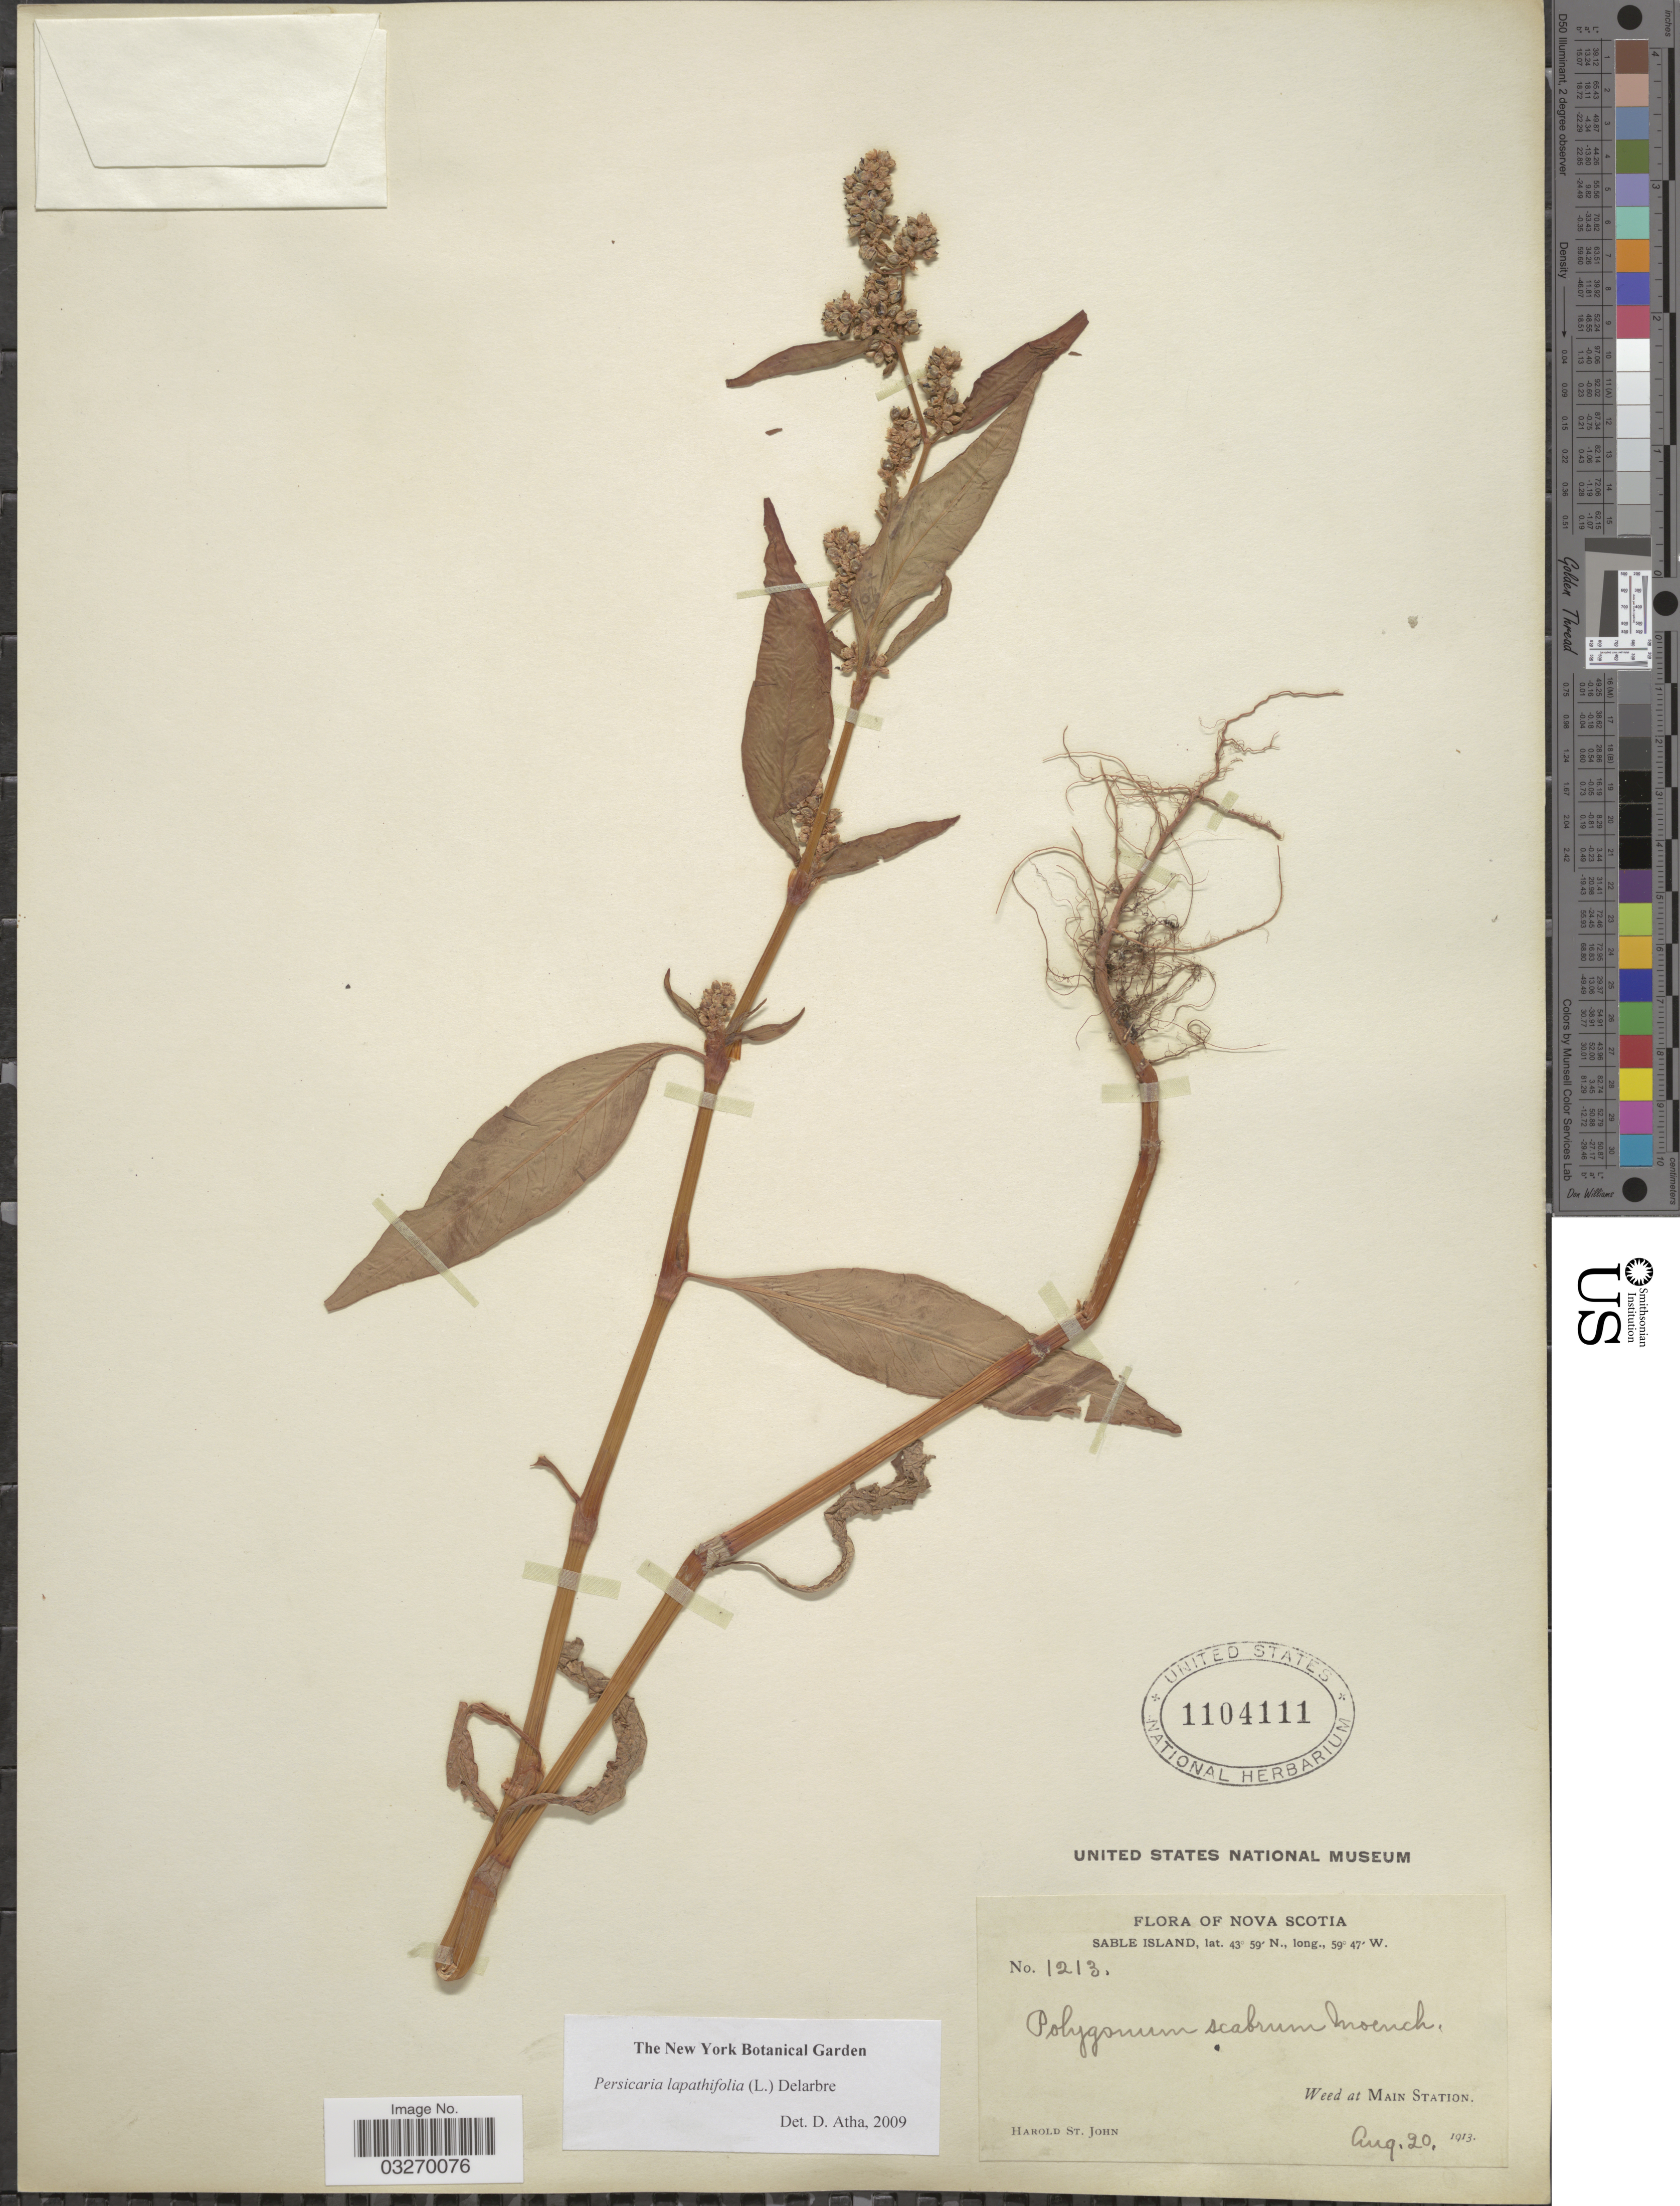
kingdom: Plantae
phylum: Tracheophyta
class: Magnoliopsida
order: Caryophyllales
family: Polygonaceae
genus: Persicaria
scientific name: Persicaria lapathifolia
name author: (L.) Delarbre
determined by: Atha, D. E.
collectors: H. St. John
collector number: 1213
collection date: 1913-08-20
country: Canada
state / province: Nova Scotia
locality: Sable Island. Main Station.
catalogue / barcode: US 1104111